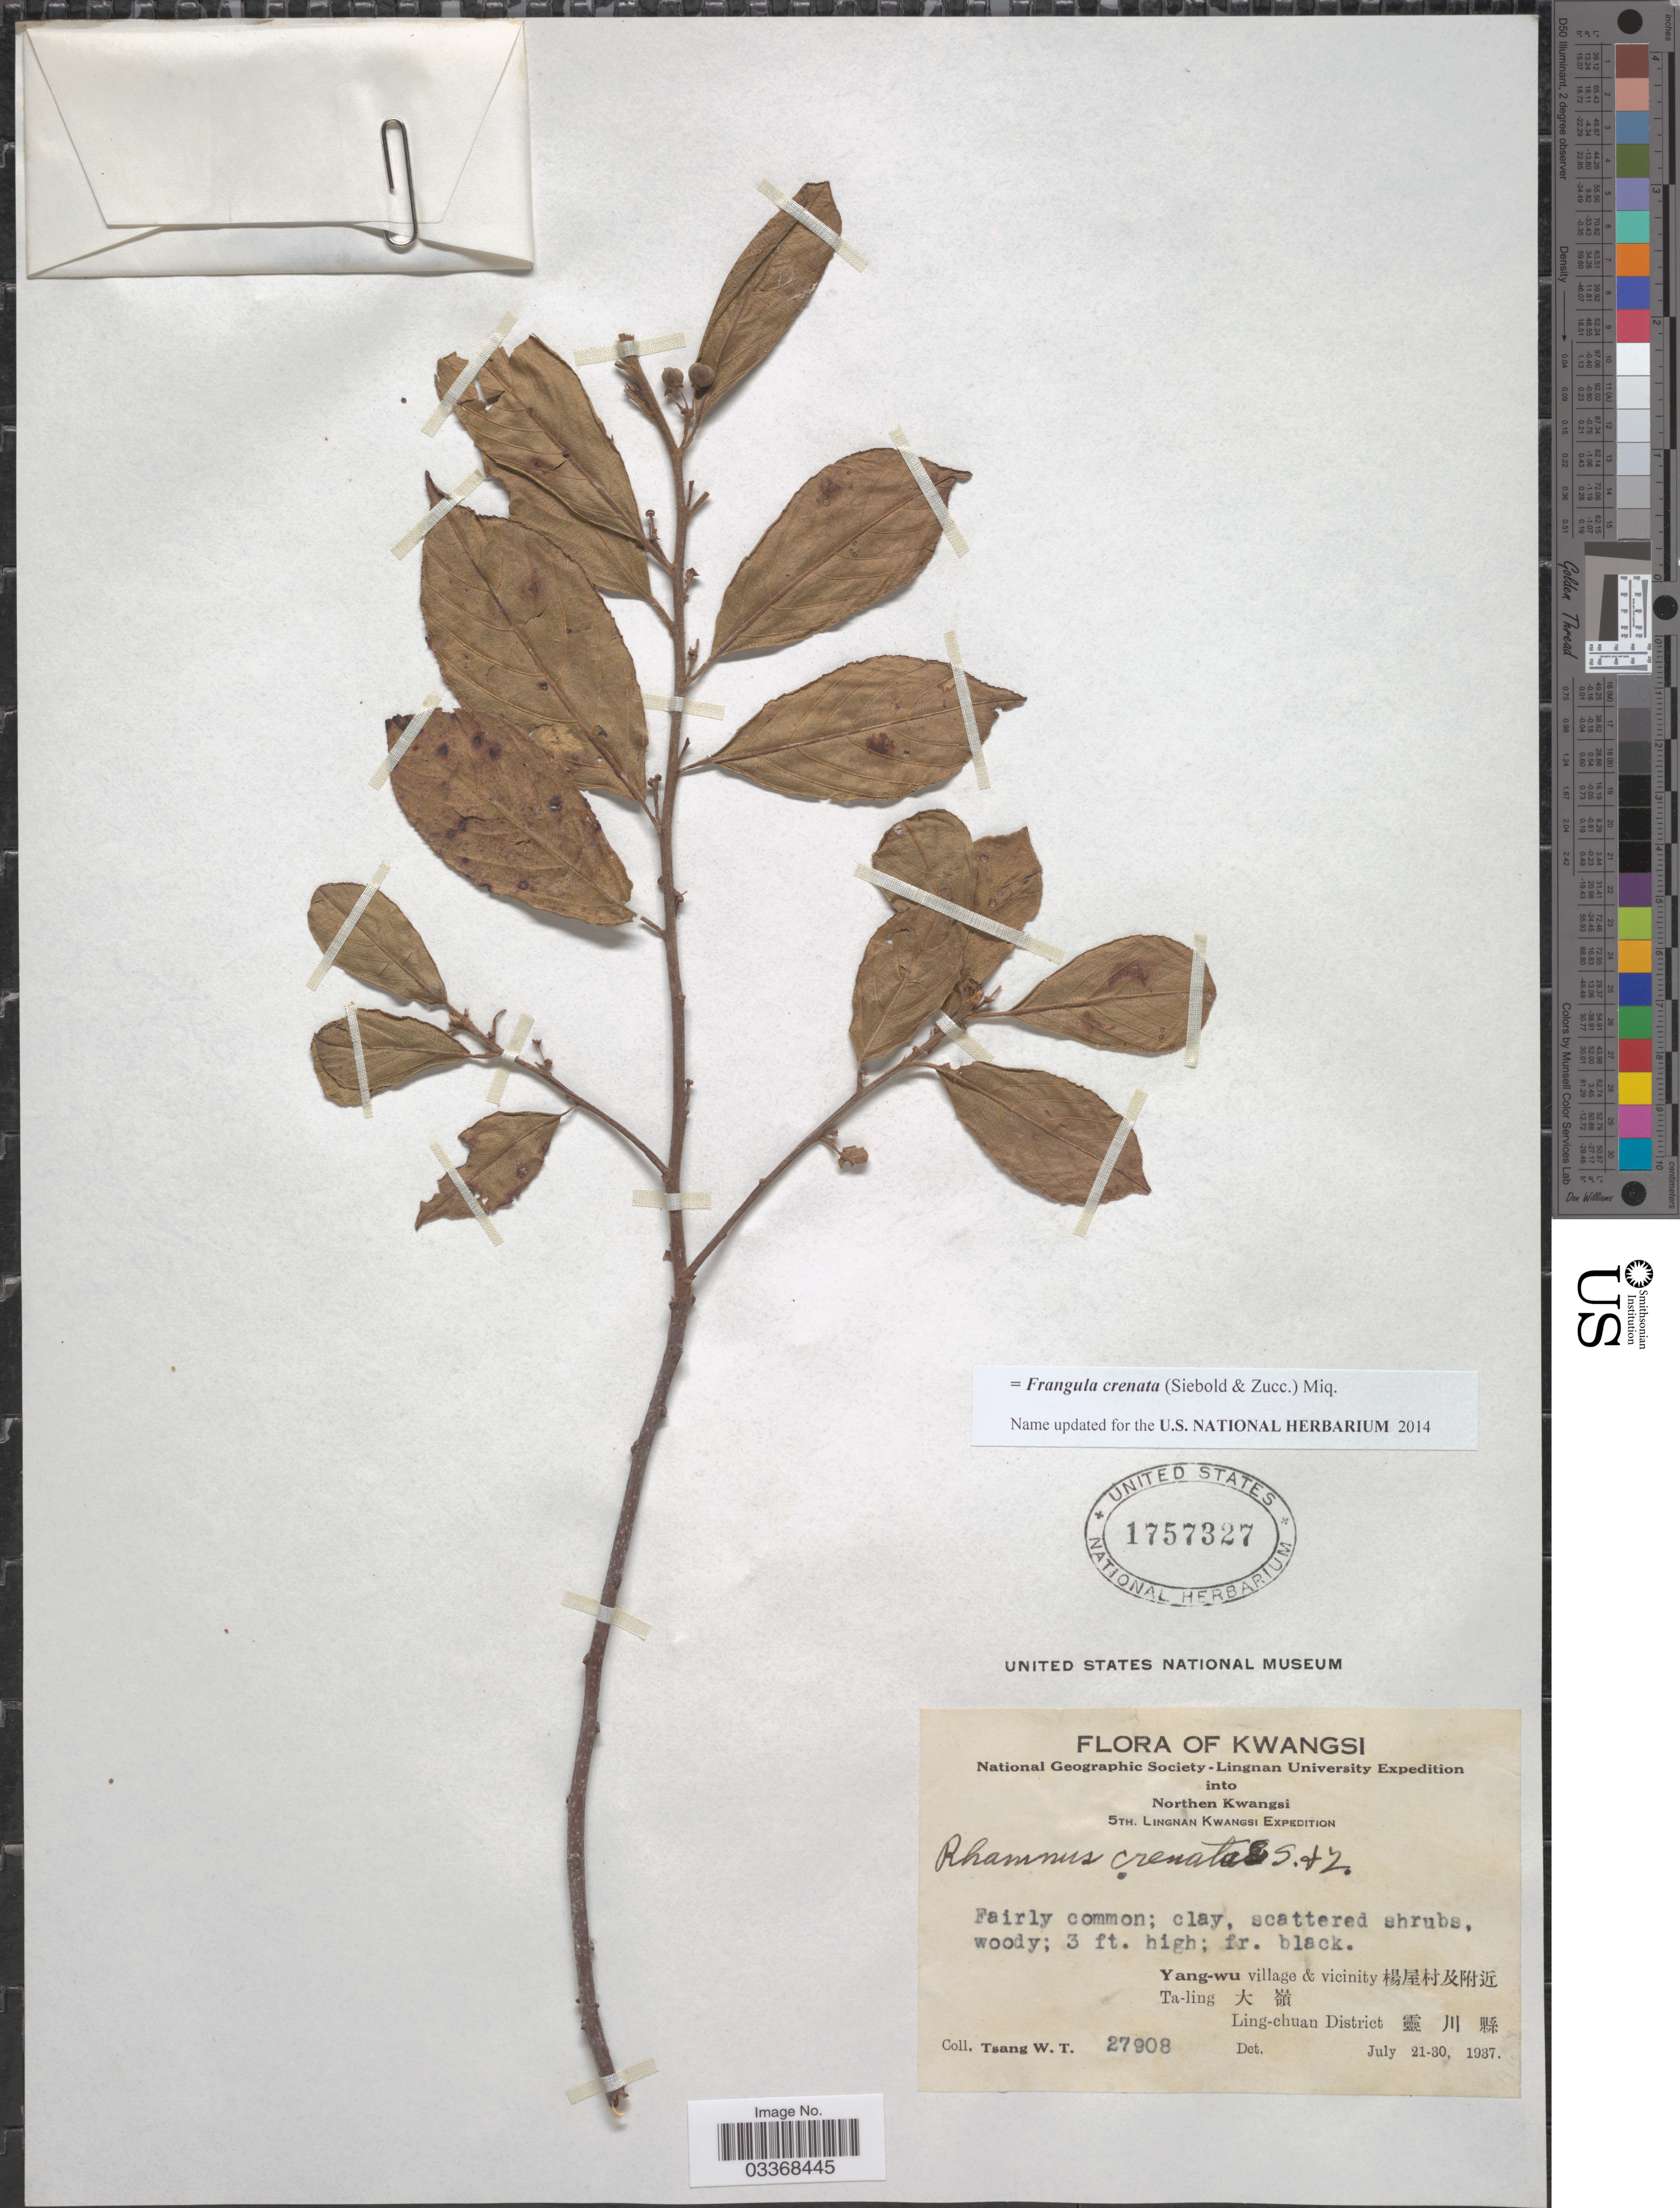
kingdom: Plantae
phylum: Tracheophyta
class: Magnoliopsida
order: Rosales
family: Rhamnaceae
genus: Frangula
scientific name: Frangula crenata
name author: (Siebold & Zucc.) Miq.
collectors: W. T. Tsang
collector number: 27908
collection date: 1937-07-21/1937-07-30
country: China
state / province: Guangxi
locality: Kwangsi.Northen Kwangsi. Yang0wu village & vicinity Ta-ling . Ling-chuan District .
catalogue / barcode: US 1757327